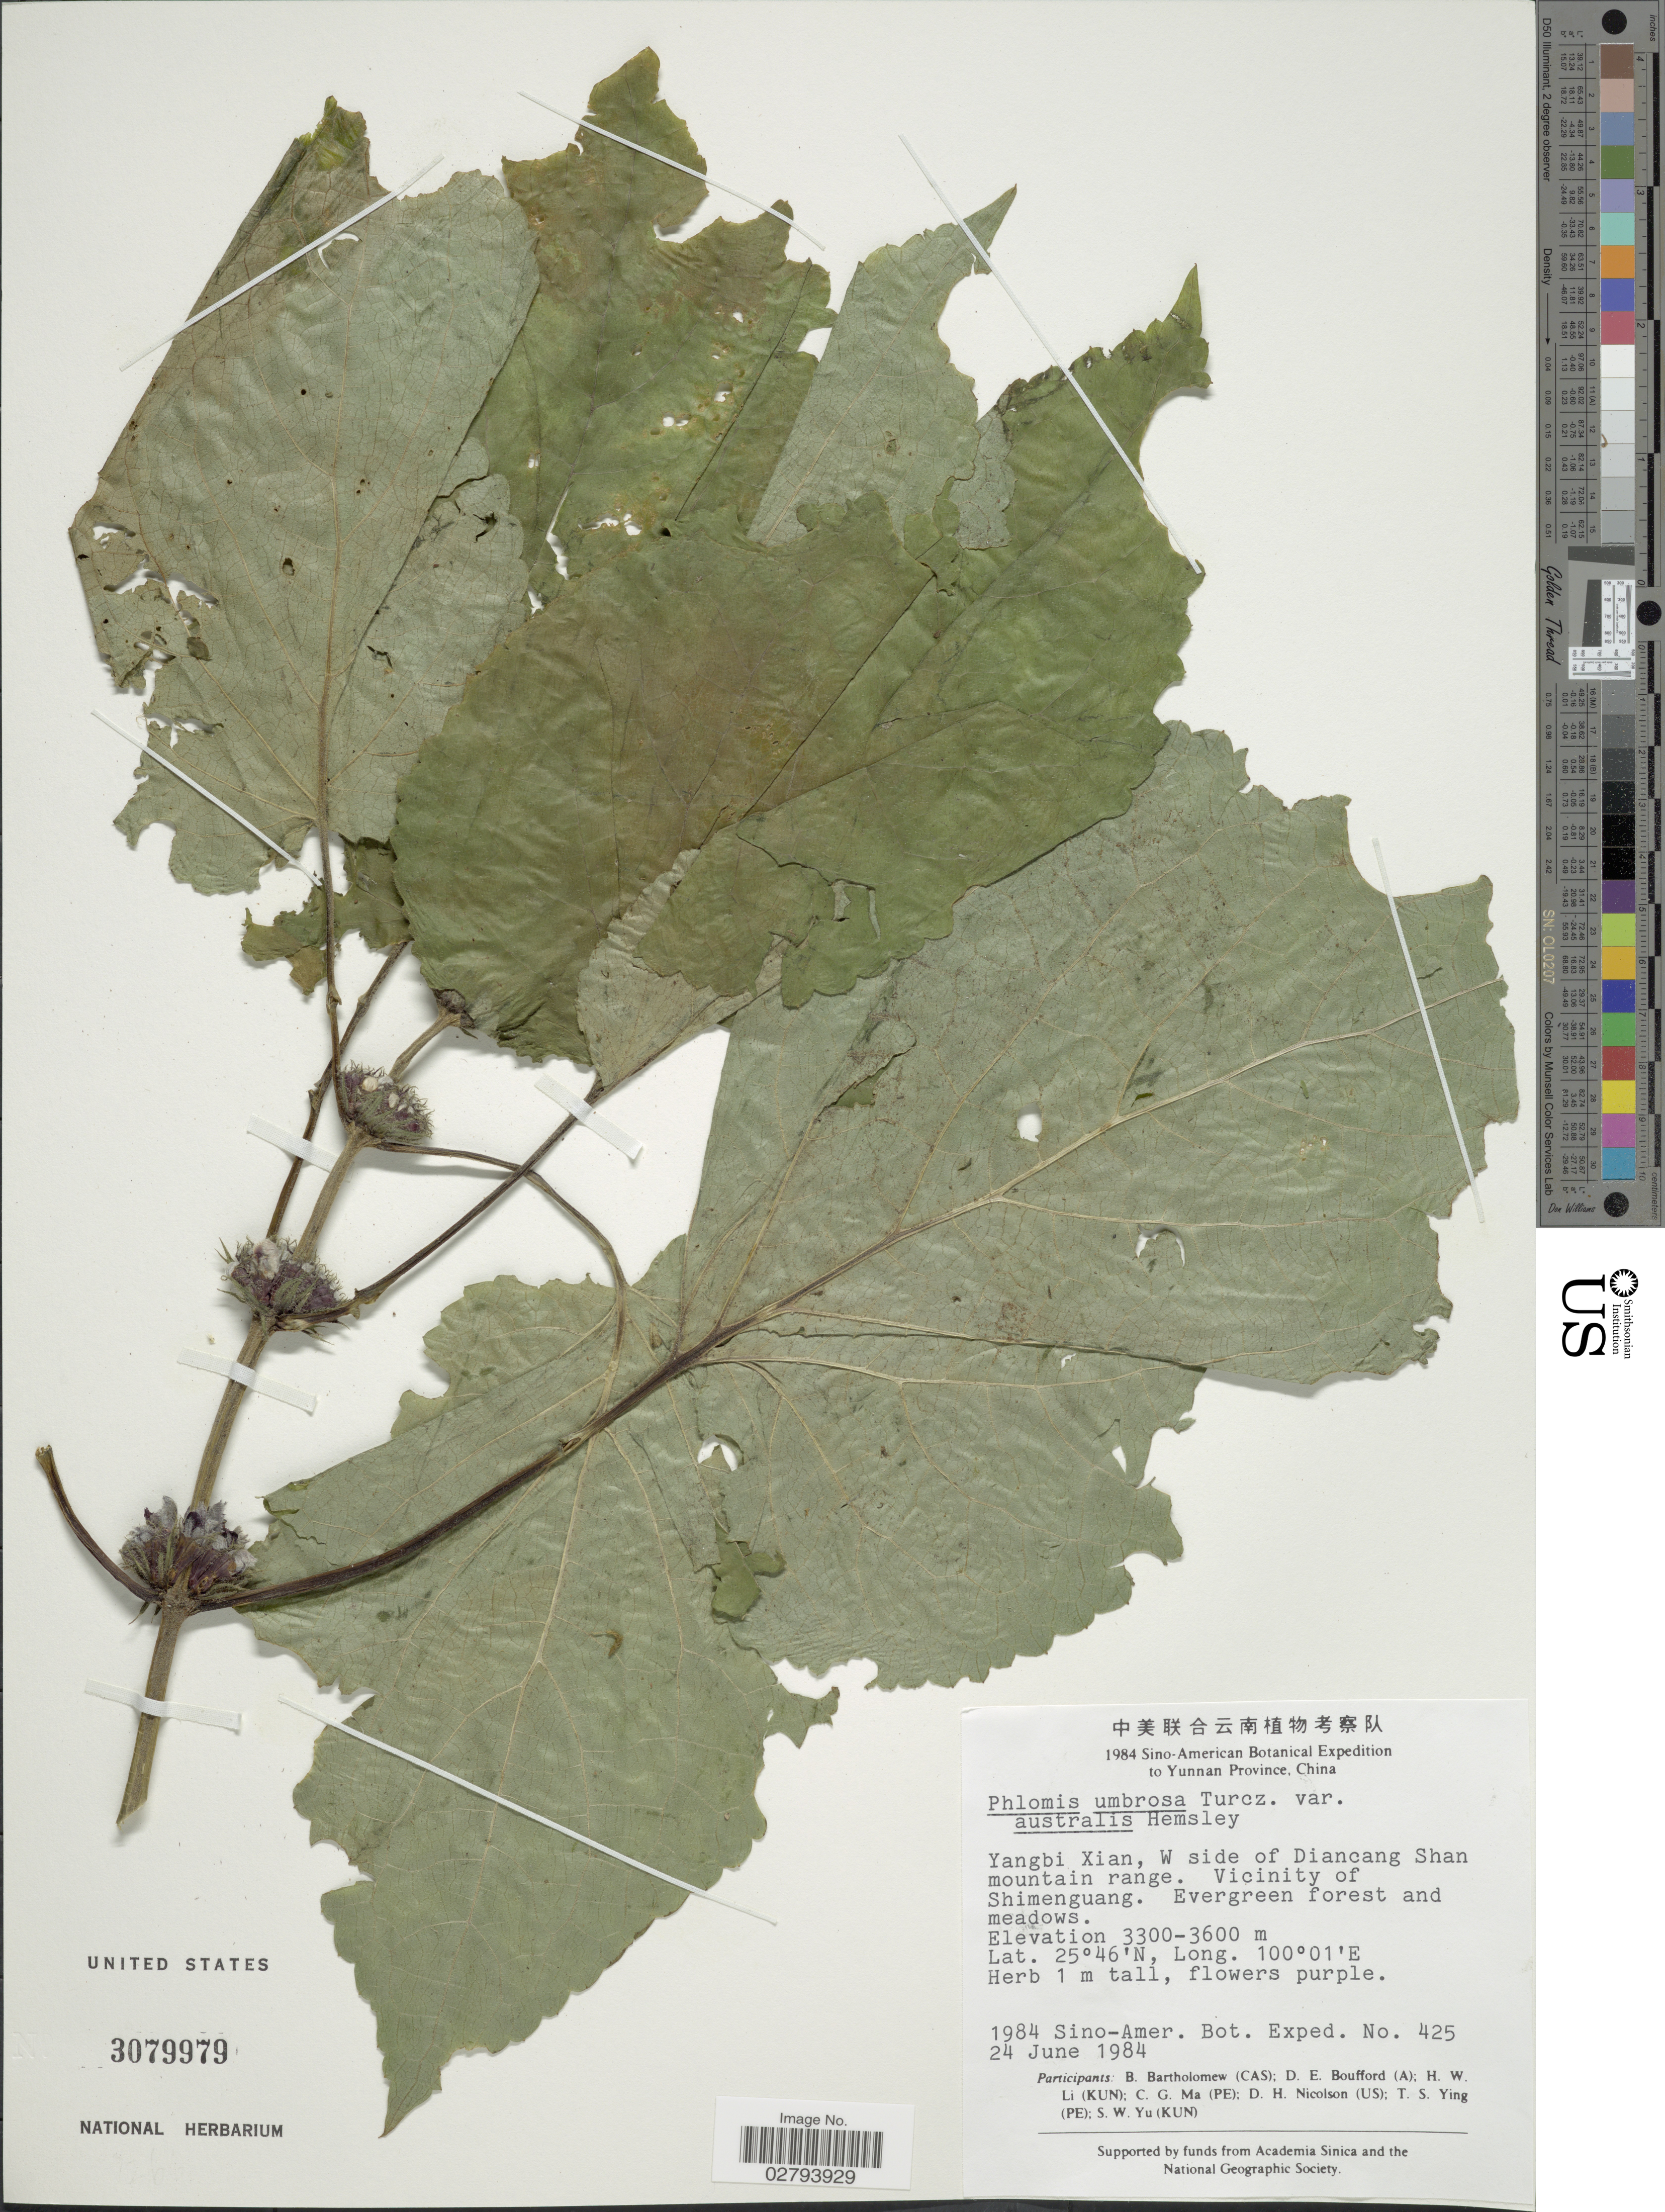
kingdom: Plantae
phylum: Tracheophyta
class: Magnoliopsida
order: Lamiales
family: Lamiaceae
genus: Phlomoides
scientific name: Phlomoides umbrosa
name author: (Turcz.) Kamelin & Makhm.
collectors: Sino-Amer. Bot. Exped. 1984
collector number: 425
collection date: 1984-06-24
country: China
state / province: Yunnan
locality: Yunnan Province, Yangbi Xian, W side of Diancang Shan mountain range, Vicinity of Shimenguang.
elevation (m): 3300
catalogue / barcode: US 3079979